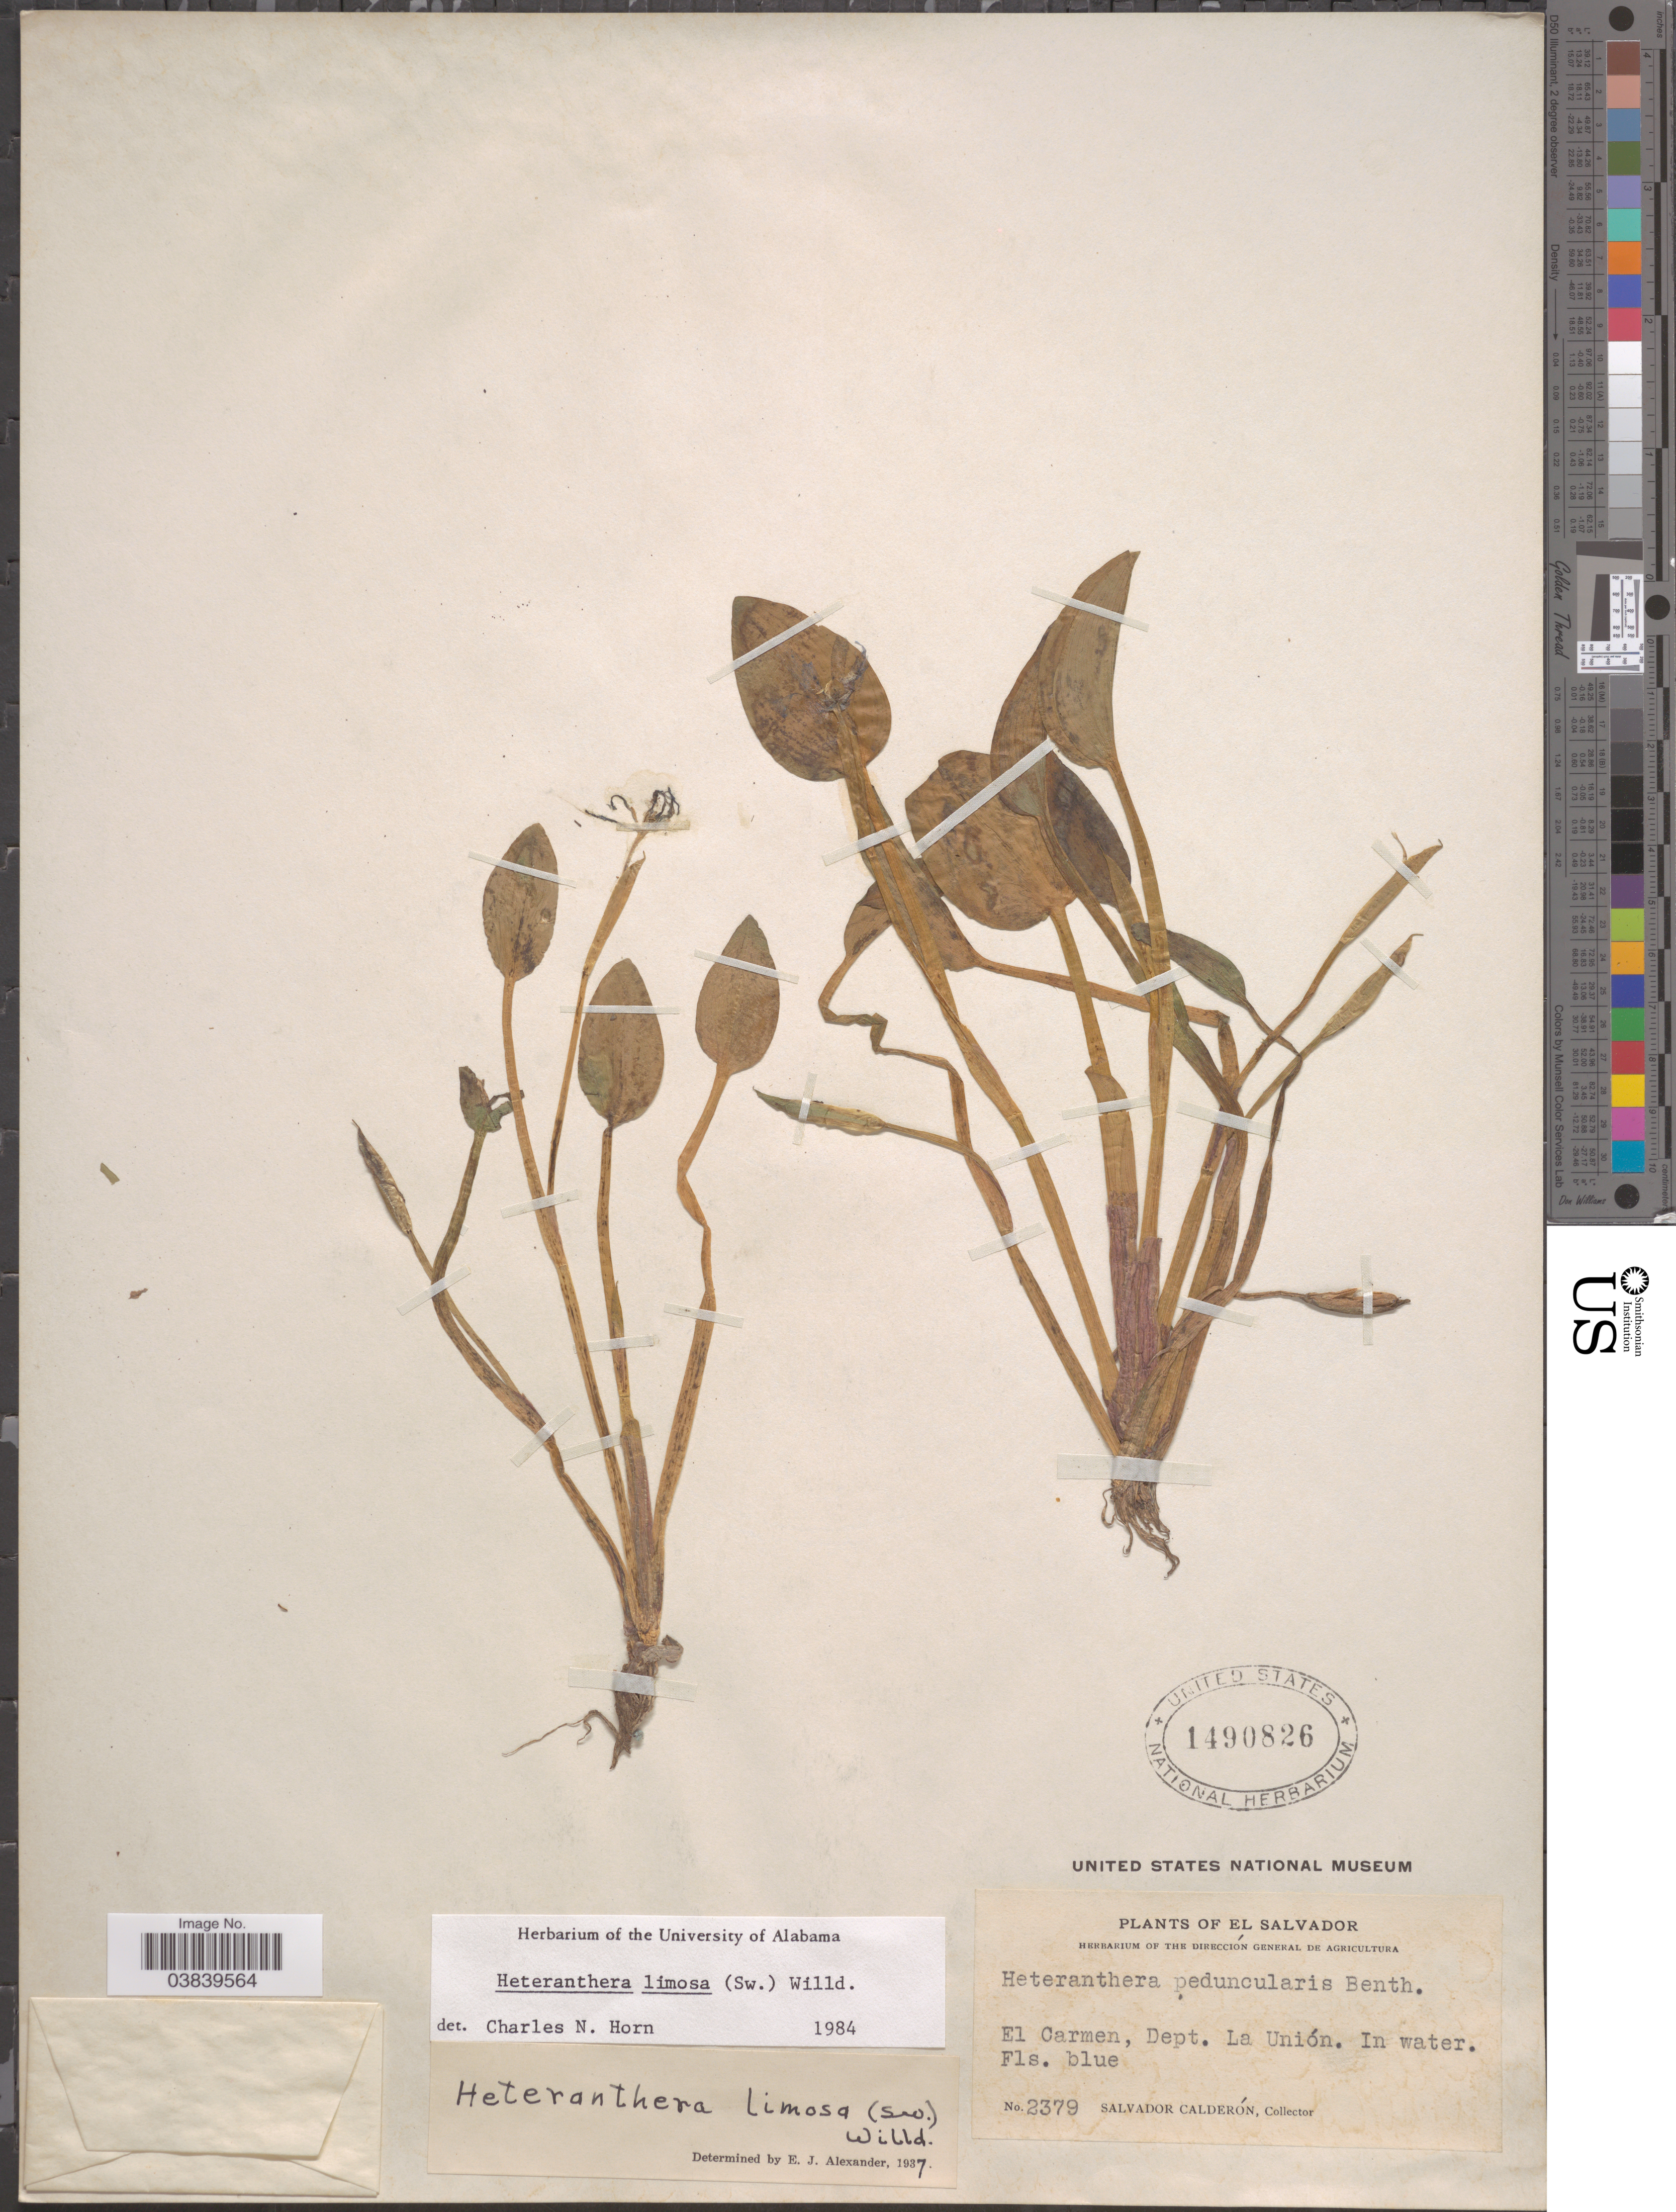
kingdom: Plantae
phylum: Tracheophyta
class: Liliopsida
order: Commelinales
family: Pontederiaceae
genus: Heteranthera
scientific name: Heteranthera limosa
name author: (Sw.) Willd.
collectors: S. Calderón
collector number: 2379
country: El Salvador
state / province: La Union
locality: El Carmen, Dept. La Unión.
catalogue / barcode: US 1490826